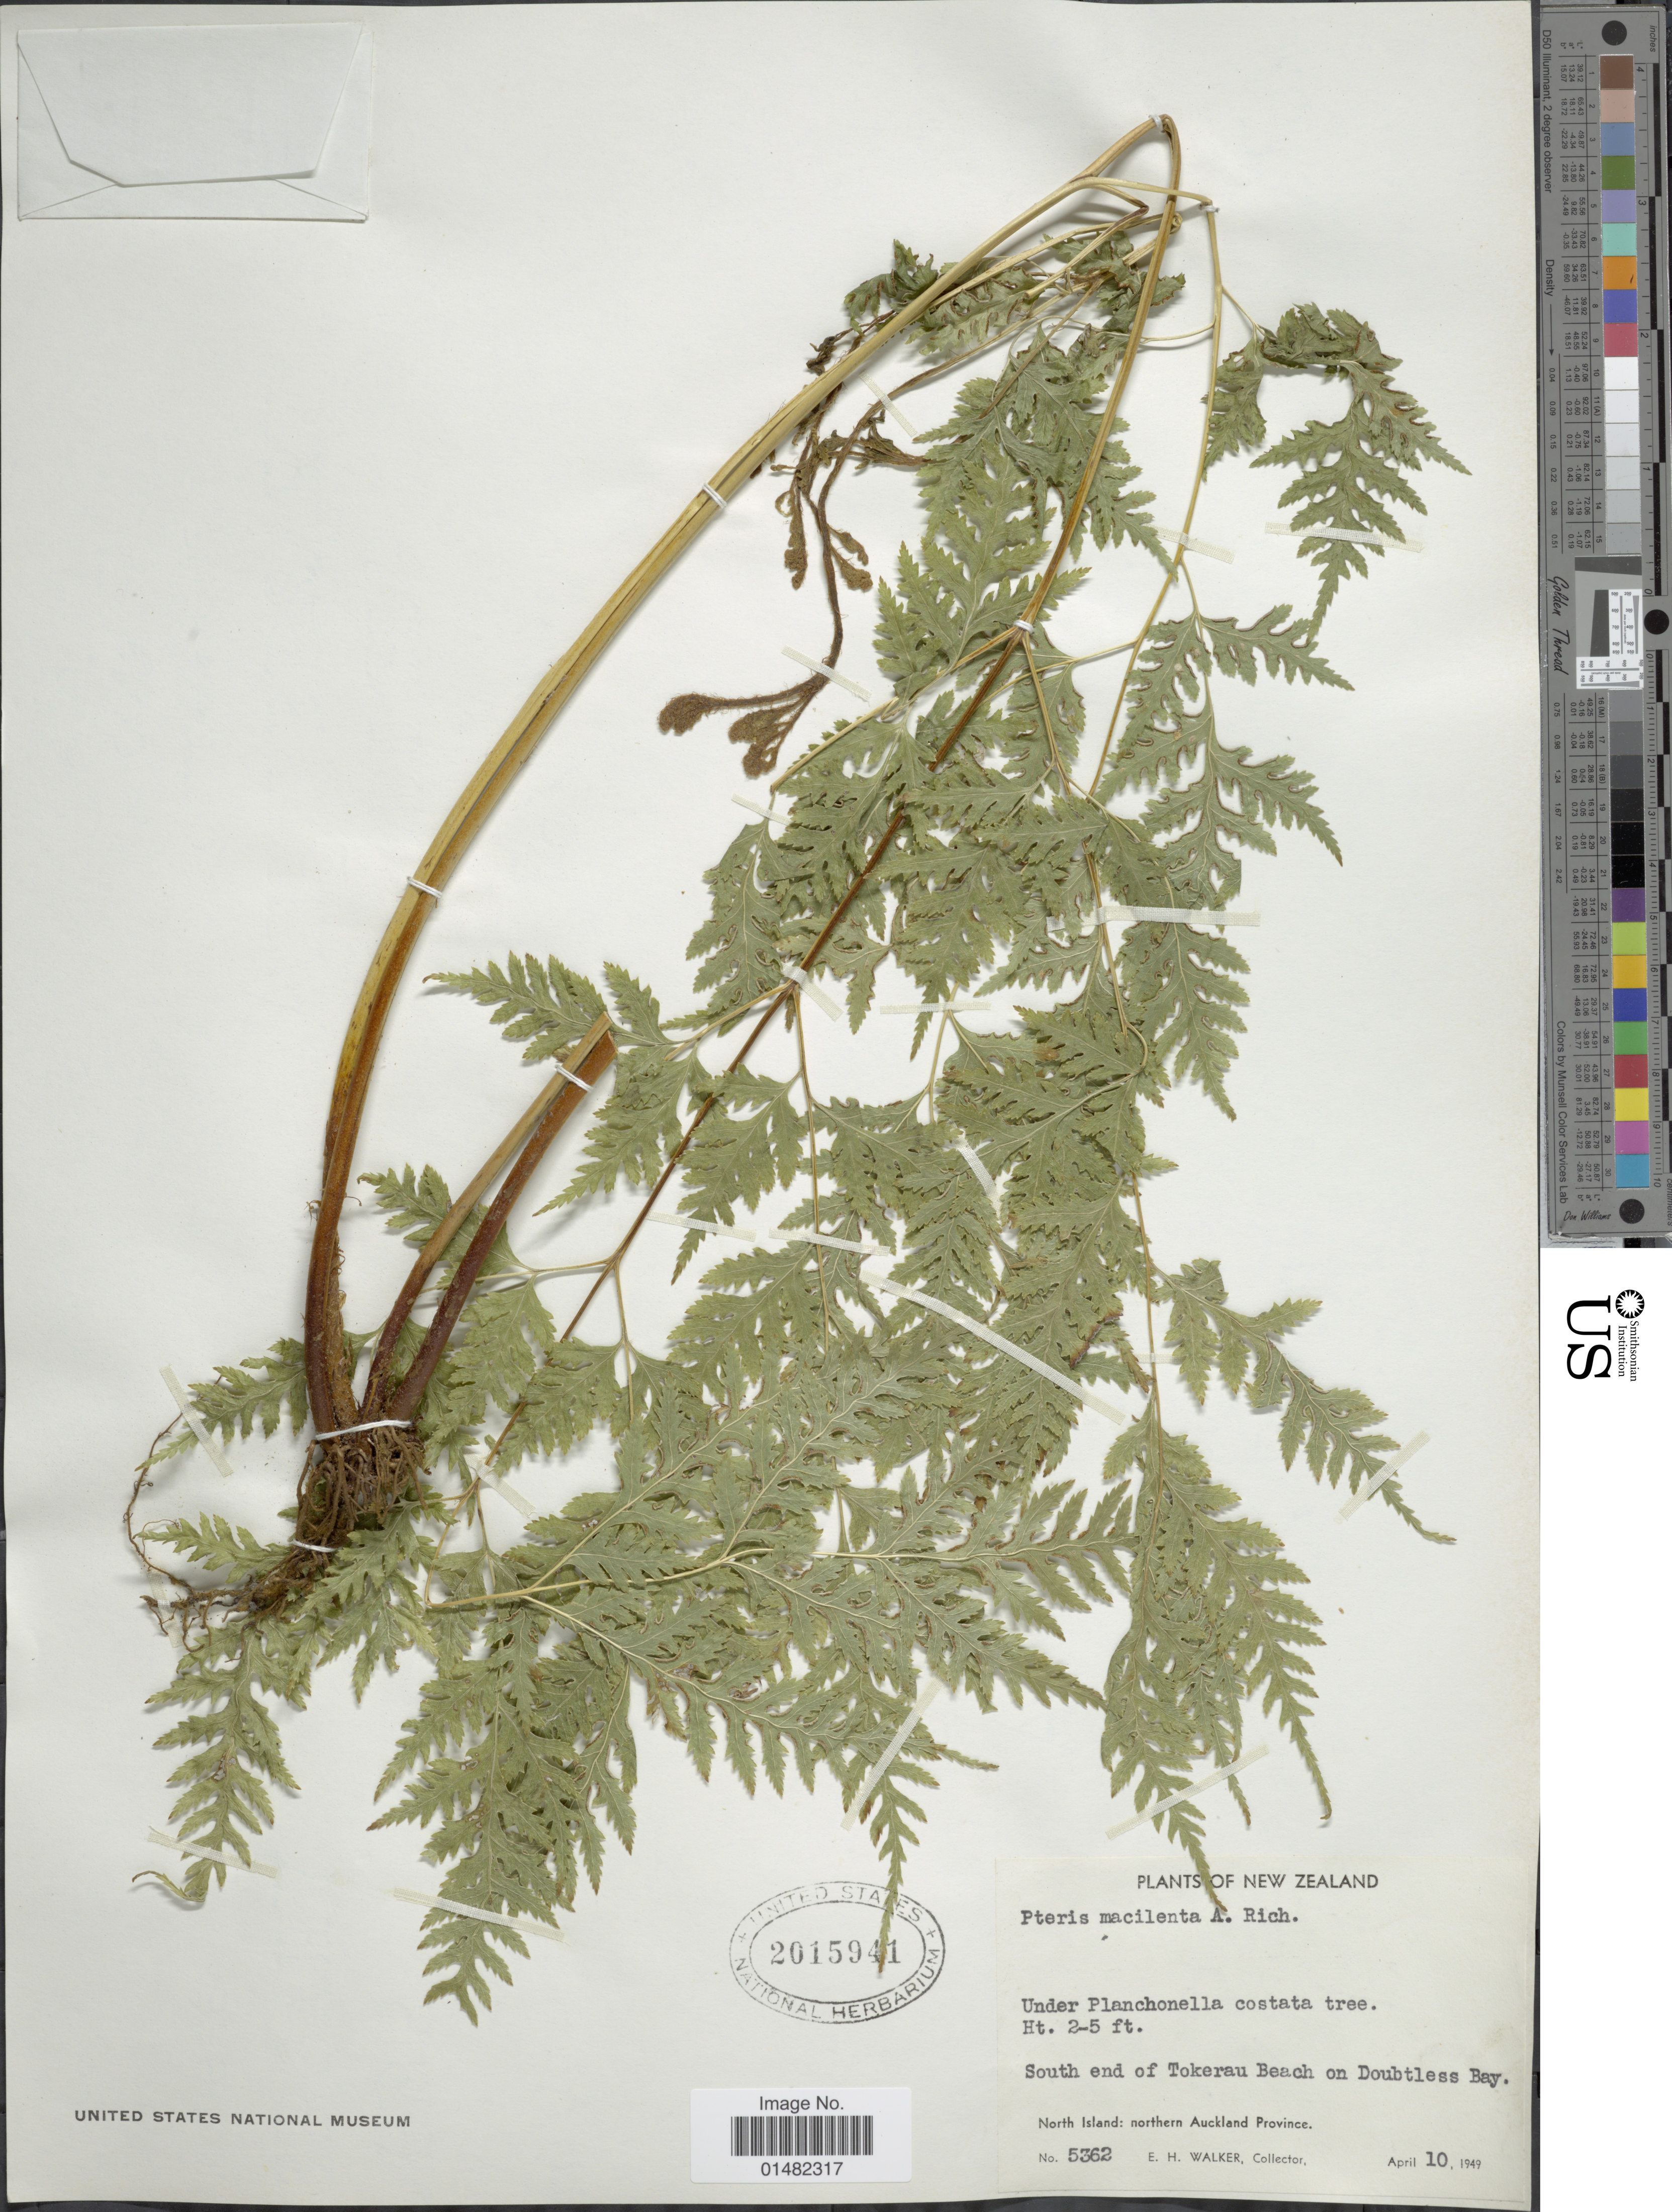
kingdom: Plantae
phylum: Tracheophyta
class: Polypodiopsida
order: Polypodiales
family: Pteridaceae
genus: Pteris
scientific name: Pteris macilenta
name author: A. Rich.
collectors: E. H. Walker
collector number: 5362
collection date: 1949-04-10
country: New Zealand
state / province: Auckland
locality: South end of Tokerau Beach on Doubtless Bay, North Island: northern Auckland Province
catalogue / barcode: US 2015941